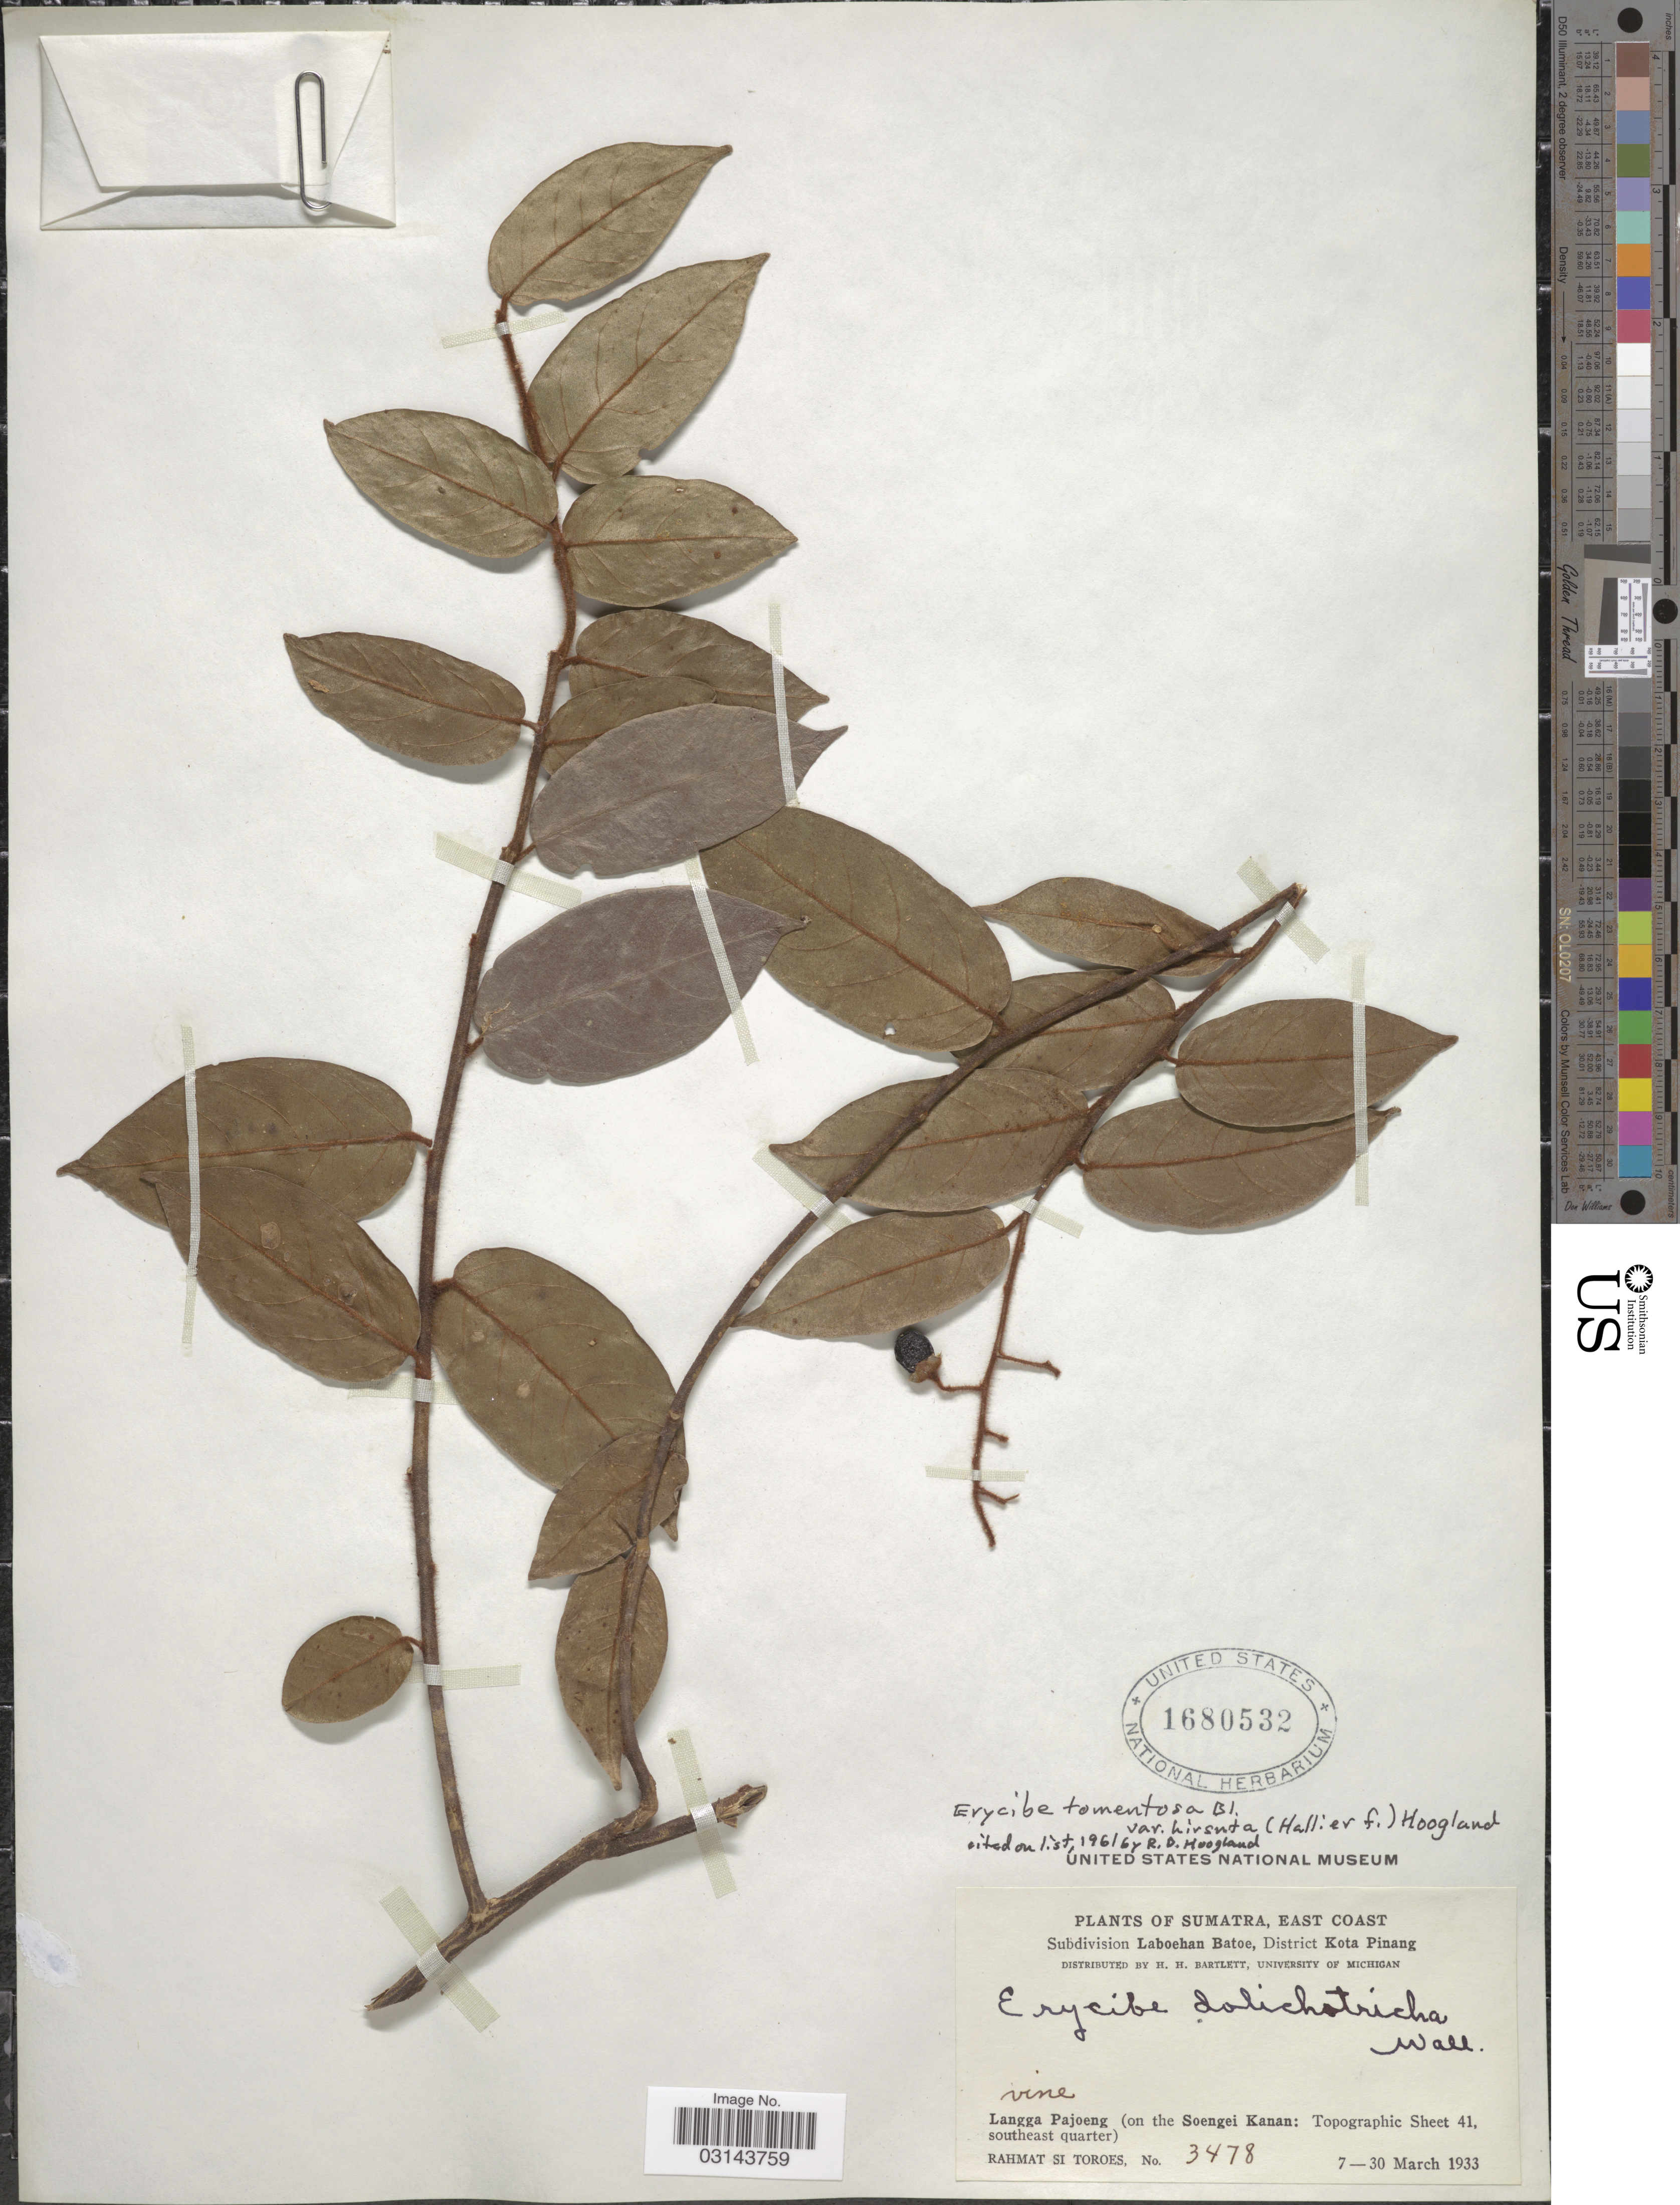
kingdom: Plantae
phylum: Tracheophyta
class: Magnoliopsida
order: Solanales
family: Convolvulaceae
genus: Erycibe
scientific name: Erycibe tomentosa var. hirsuta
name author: (Hallier f.) Hoogland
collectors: Rahmat Si Boeea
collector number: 3478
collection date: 1933-03-07/1933-03-30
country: Indonesia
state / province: Sumatra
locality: East Coast. Subdivision Laboehan Batoe, District Kota Pinang. Langga Pajoeng (on the Soengei Kanan: Topographic Sheet 41, southeast quarter).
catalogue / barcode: US 1680532